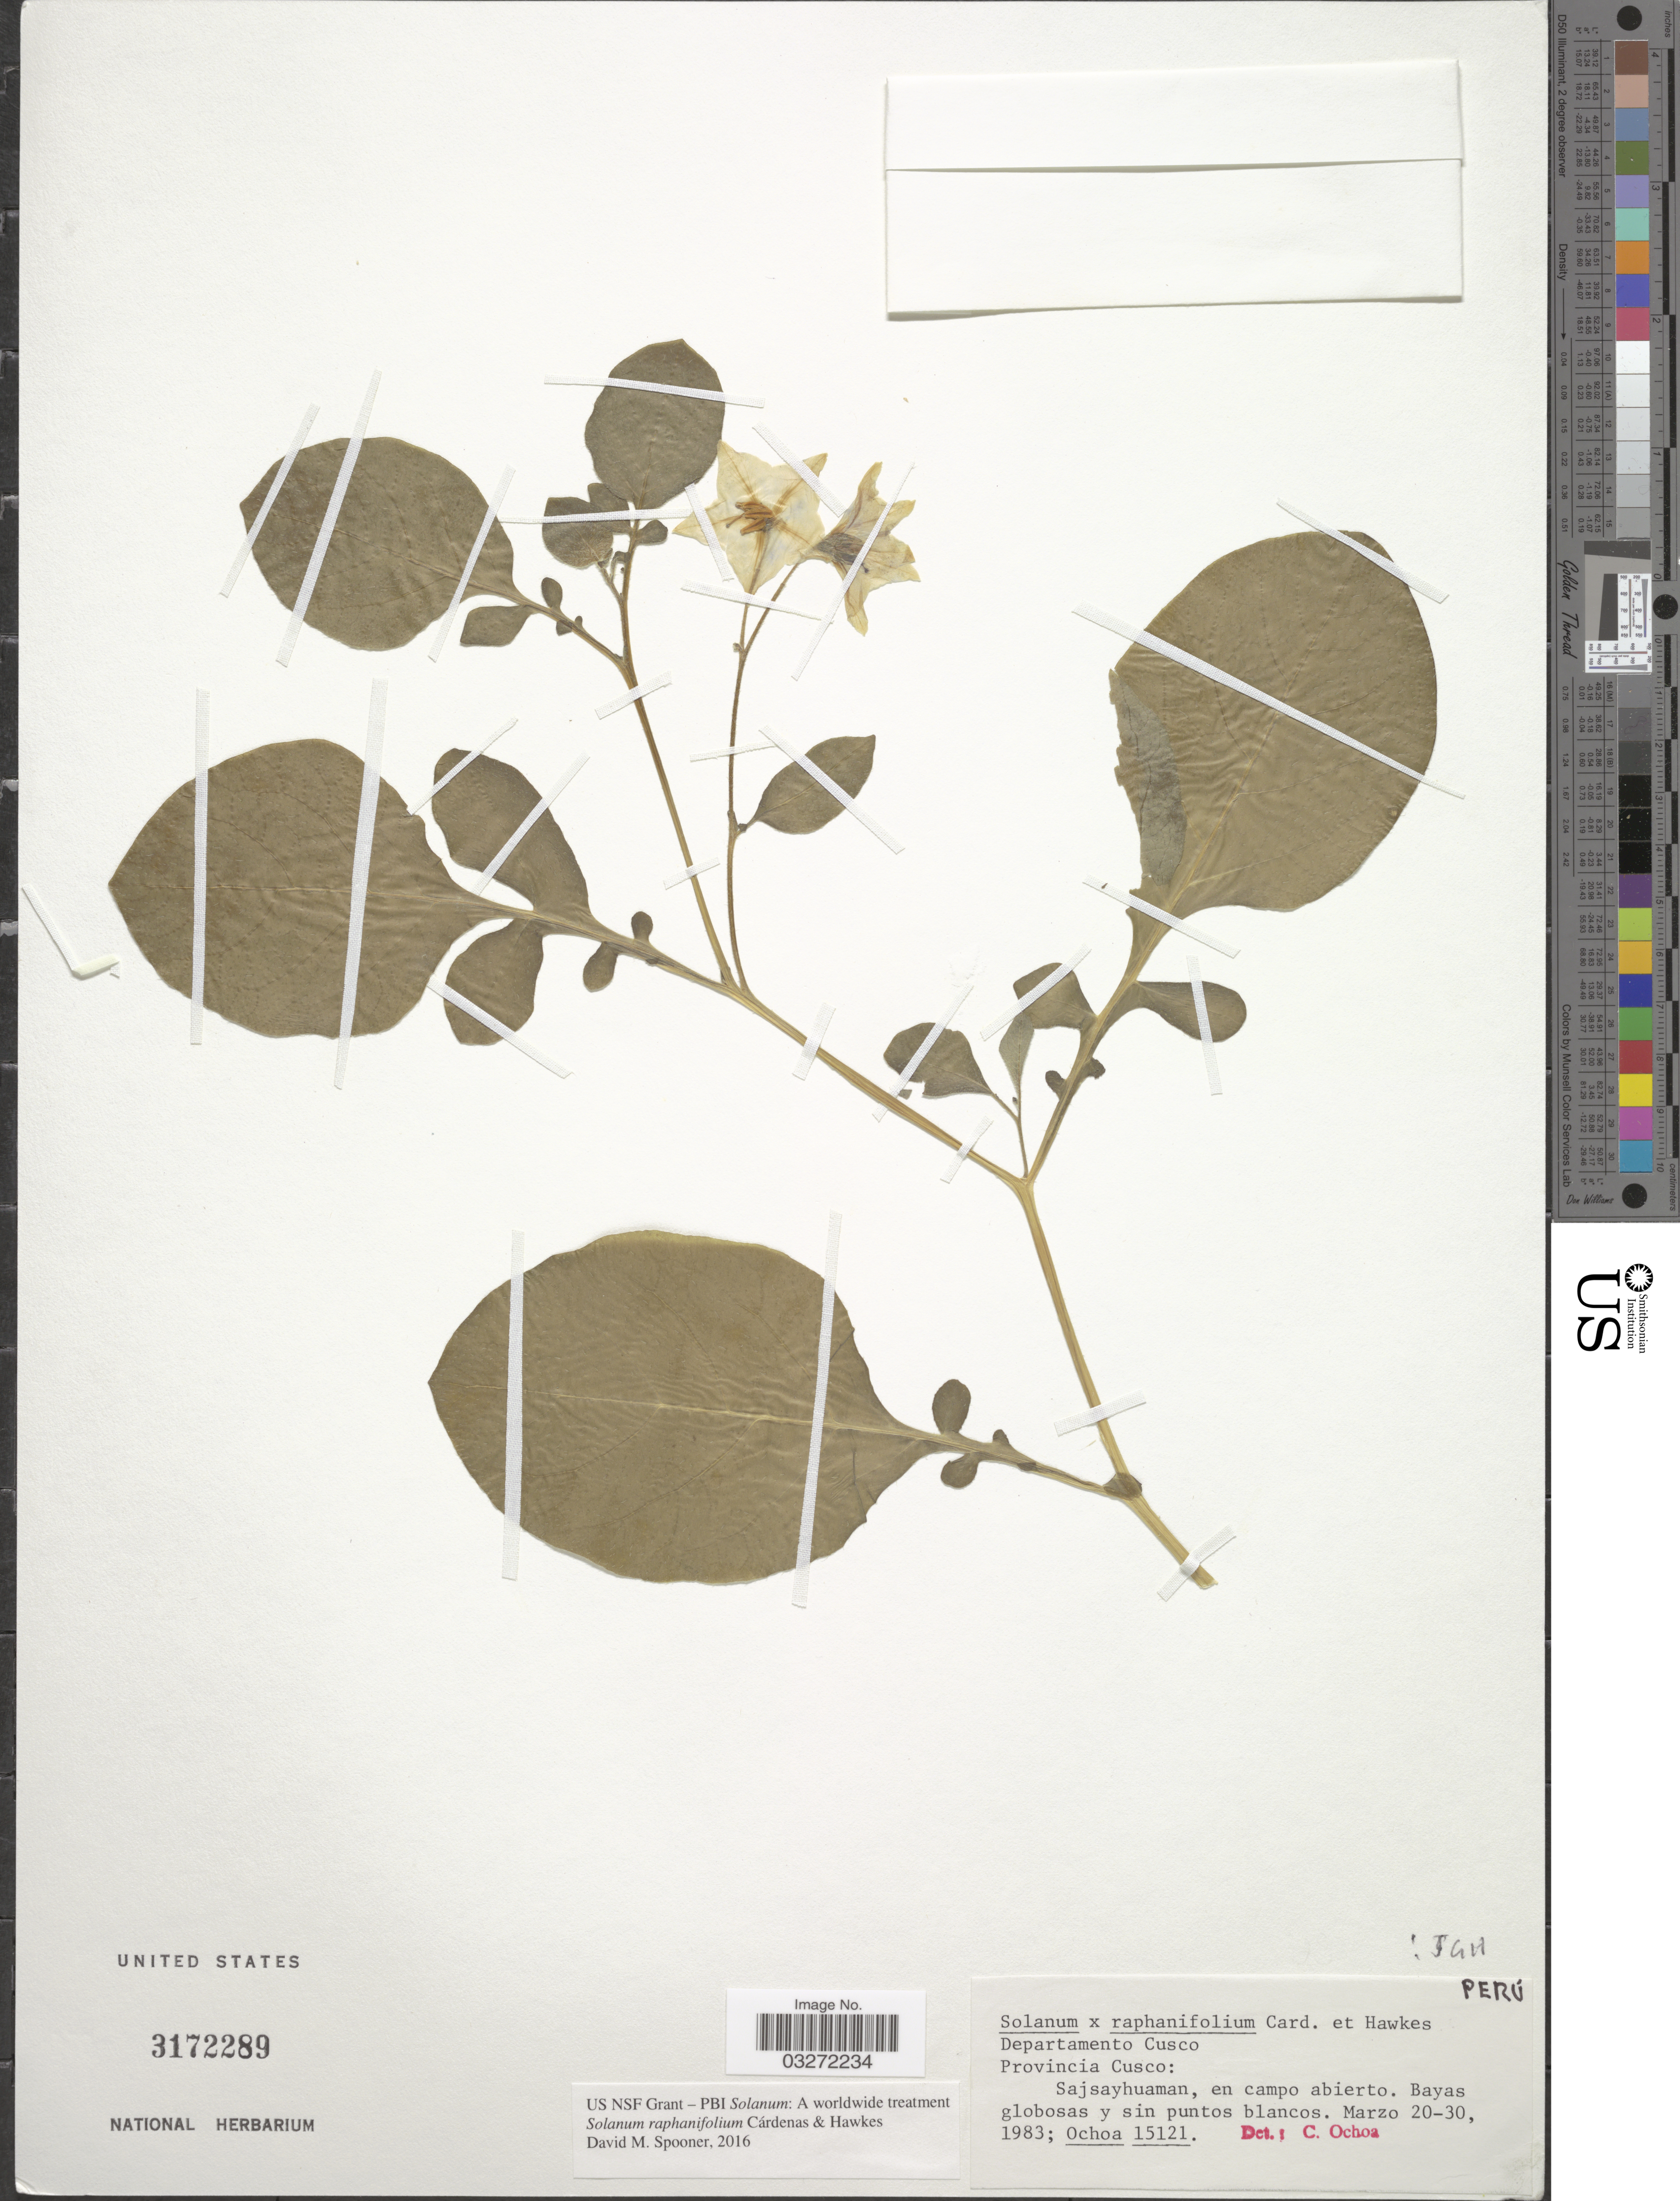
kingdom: Plantae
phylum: Tracheophyta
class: Magnoliopsida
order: Solanales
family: Solanaceae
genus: Solanum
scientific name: Solanum raphanifolium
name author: Cárdenas & Hawkes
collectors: -. Ochoa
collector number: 15121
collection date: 1983-03-20/1983-03-30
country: Peru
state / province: Cusco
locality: Departamento Cusco. Provincia Cusco: Sajsayhuaman, en campo abierto.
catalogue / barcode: US 3172289